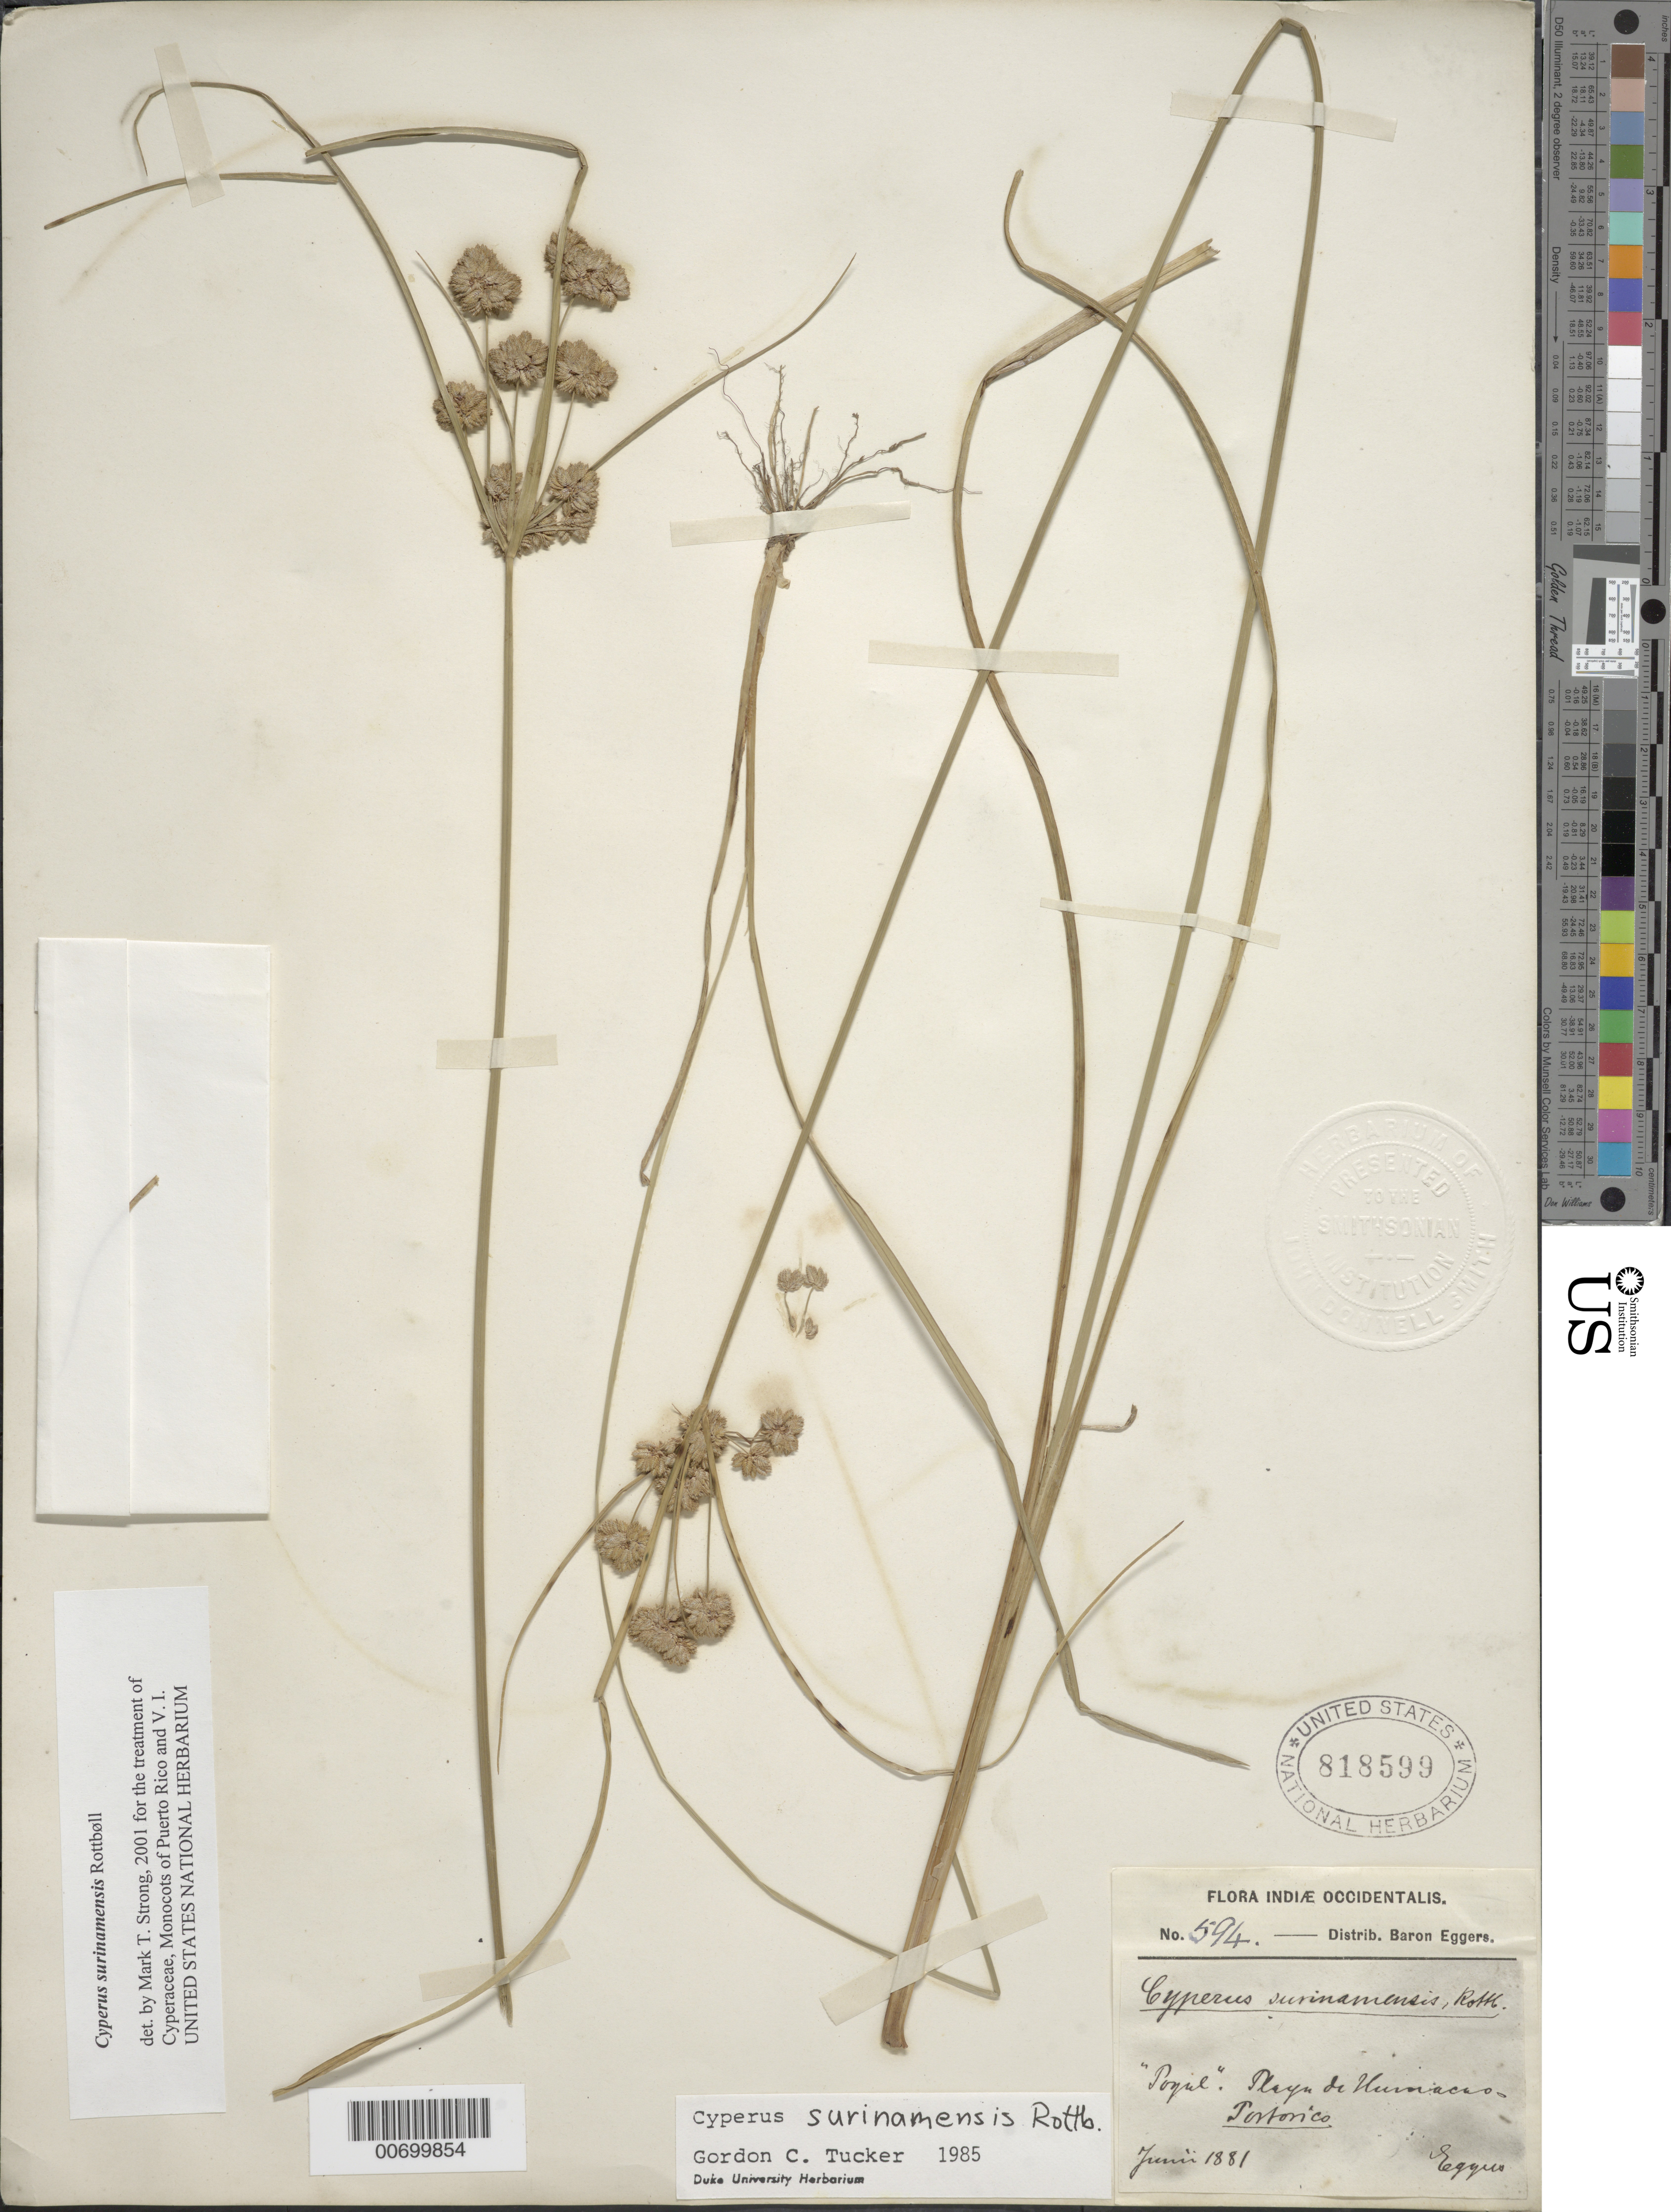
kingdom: Plantae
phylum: Tracheophyta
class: Liliopsida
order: Poales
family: Cyperaceae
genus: Cyperus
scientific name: Cyperus surinamensis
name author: Rottb.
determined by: Strong, M. T., (US), Smithsonian Institution - National Museum of Natural History (UNITED STATES)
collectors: H. F. A. von Eggers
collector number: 594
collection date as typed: Jun 1881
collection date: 1881-06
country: Puerto Rico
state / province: Humacao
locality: Pozal, Playa de Humacao.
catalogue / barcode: US 818599